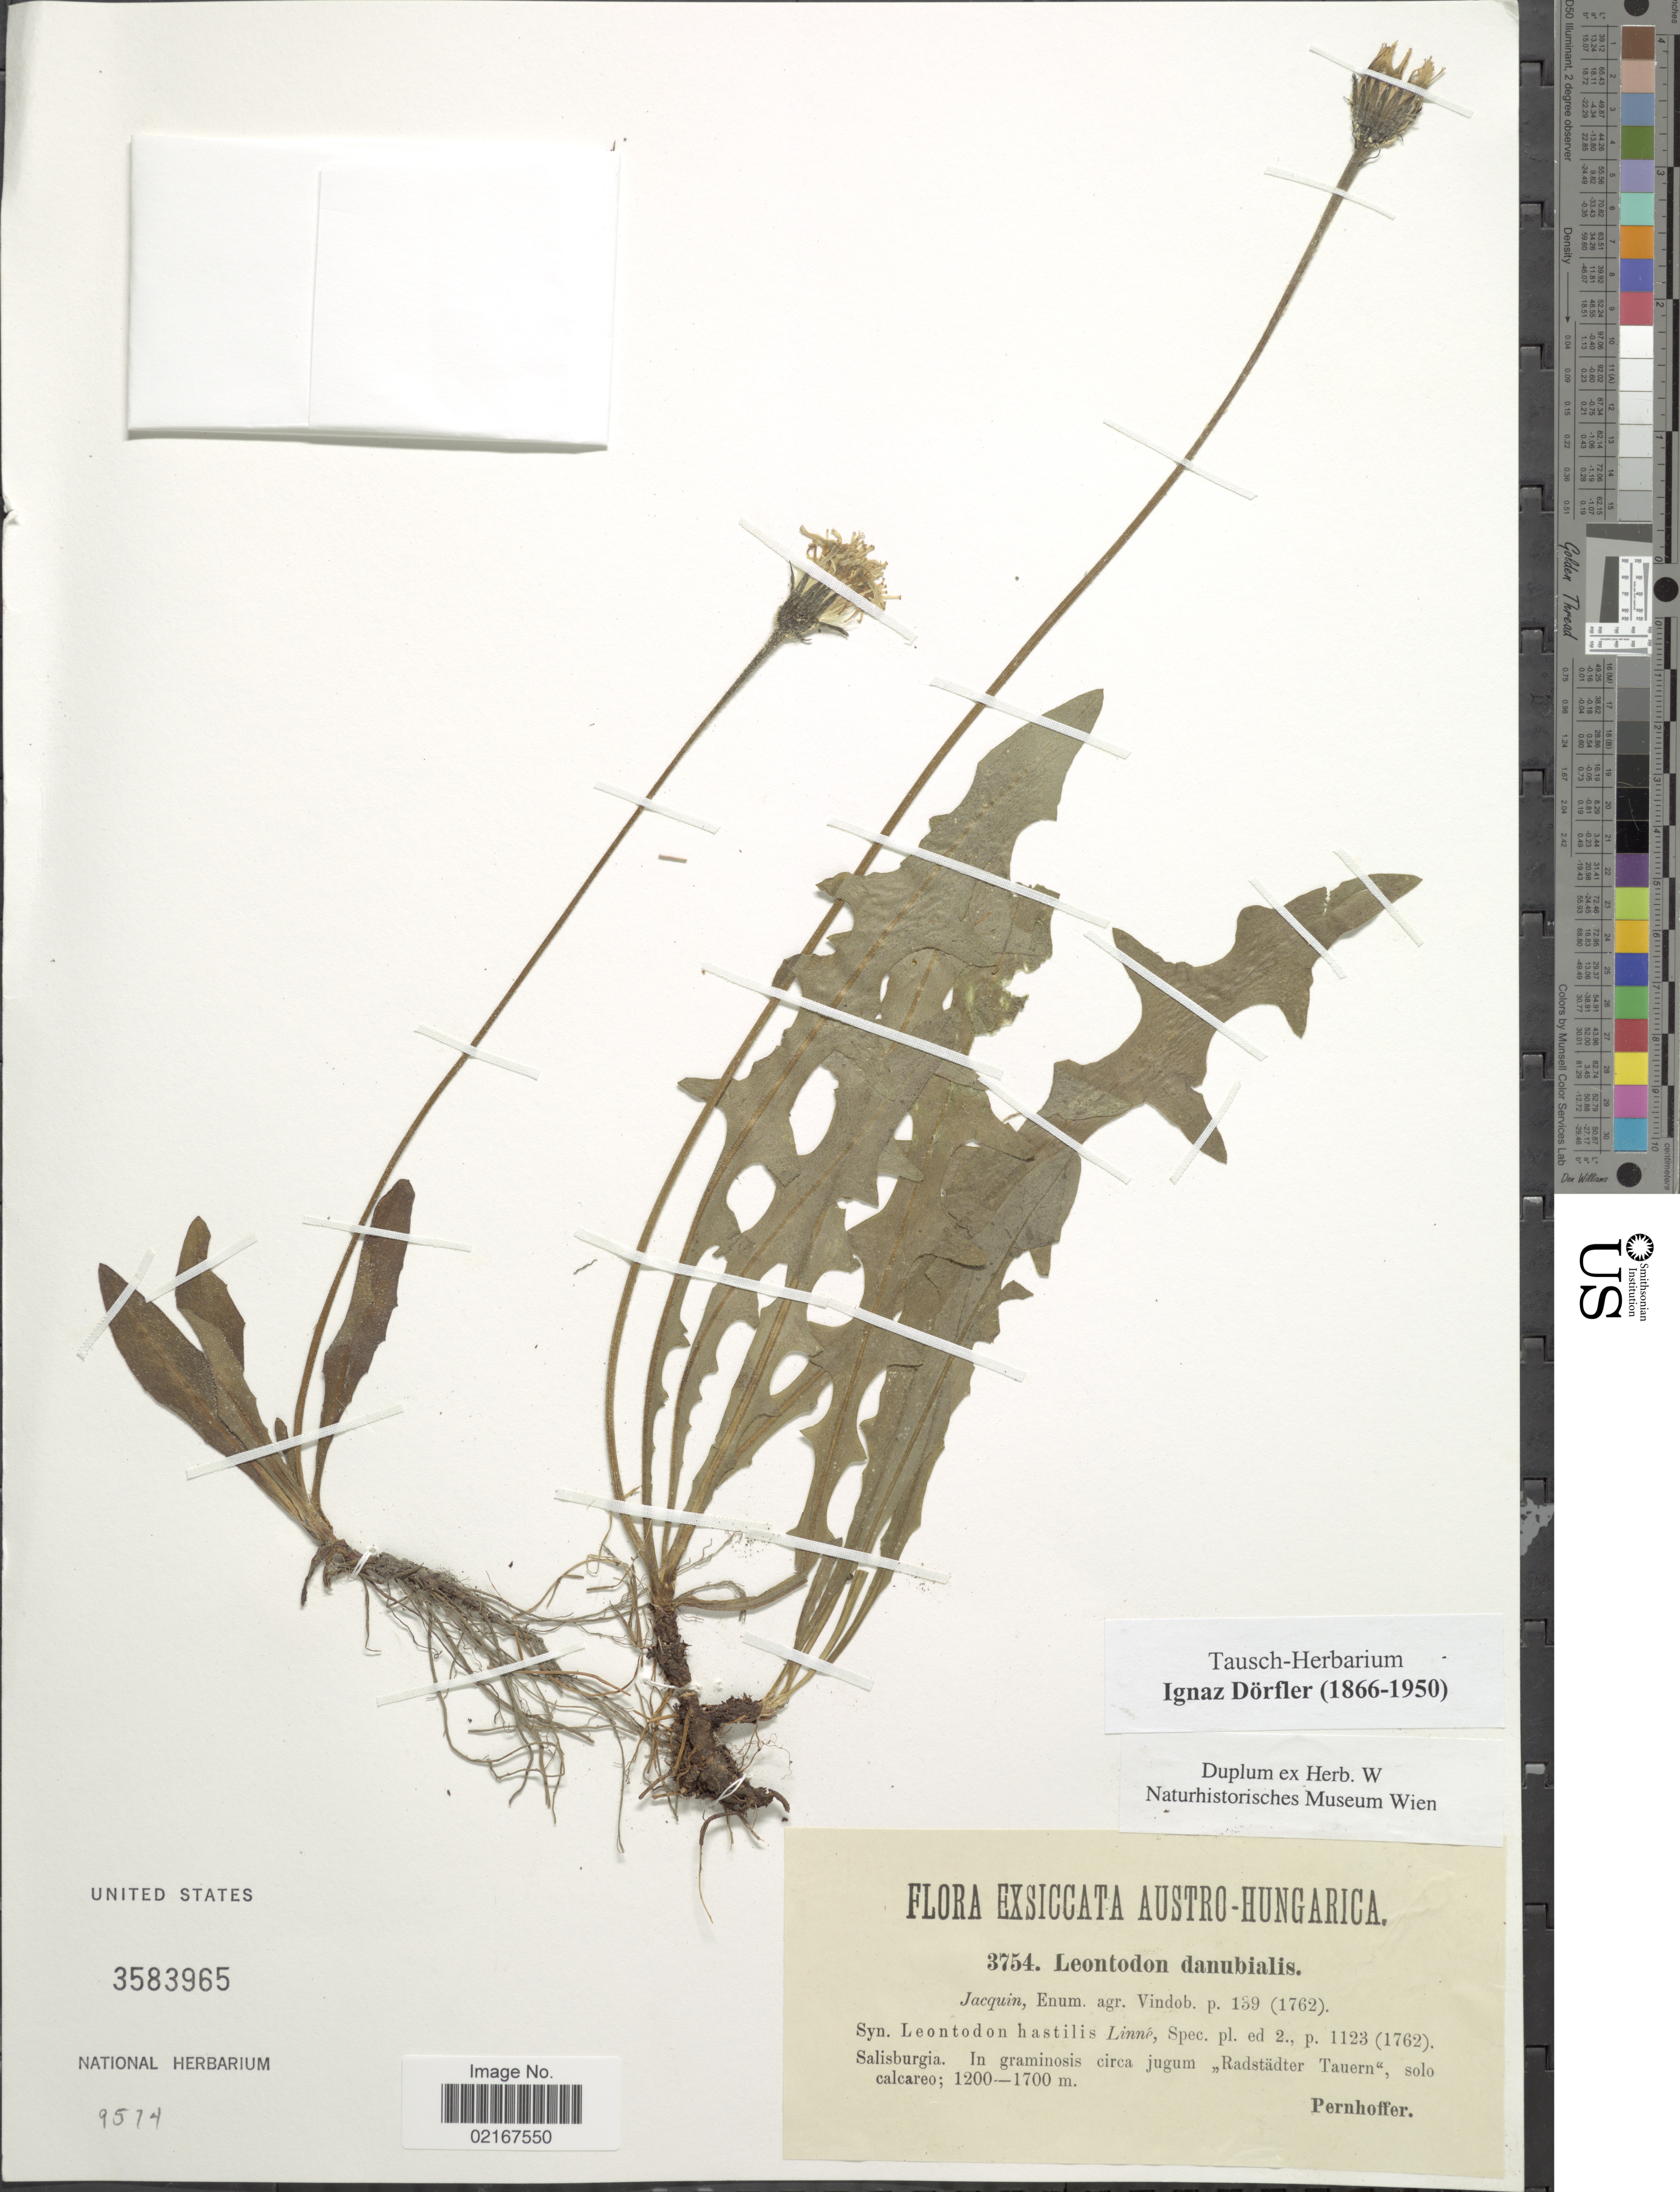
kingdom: Plantae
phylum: Tracheophyta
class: Magnoliopsida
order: Asterales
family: Asteraceae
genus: Leontodon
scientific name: Leontodon hispidus subsp. hastilis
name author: (L.) Pawlowska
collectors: Pernhoffer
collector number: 3754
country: Austria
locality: Austro-Hungarica, Salisburgia, circa jugum Radstadter Tauern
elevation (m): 1200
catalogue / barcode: US 3583965